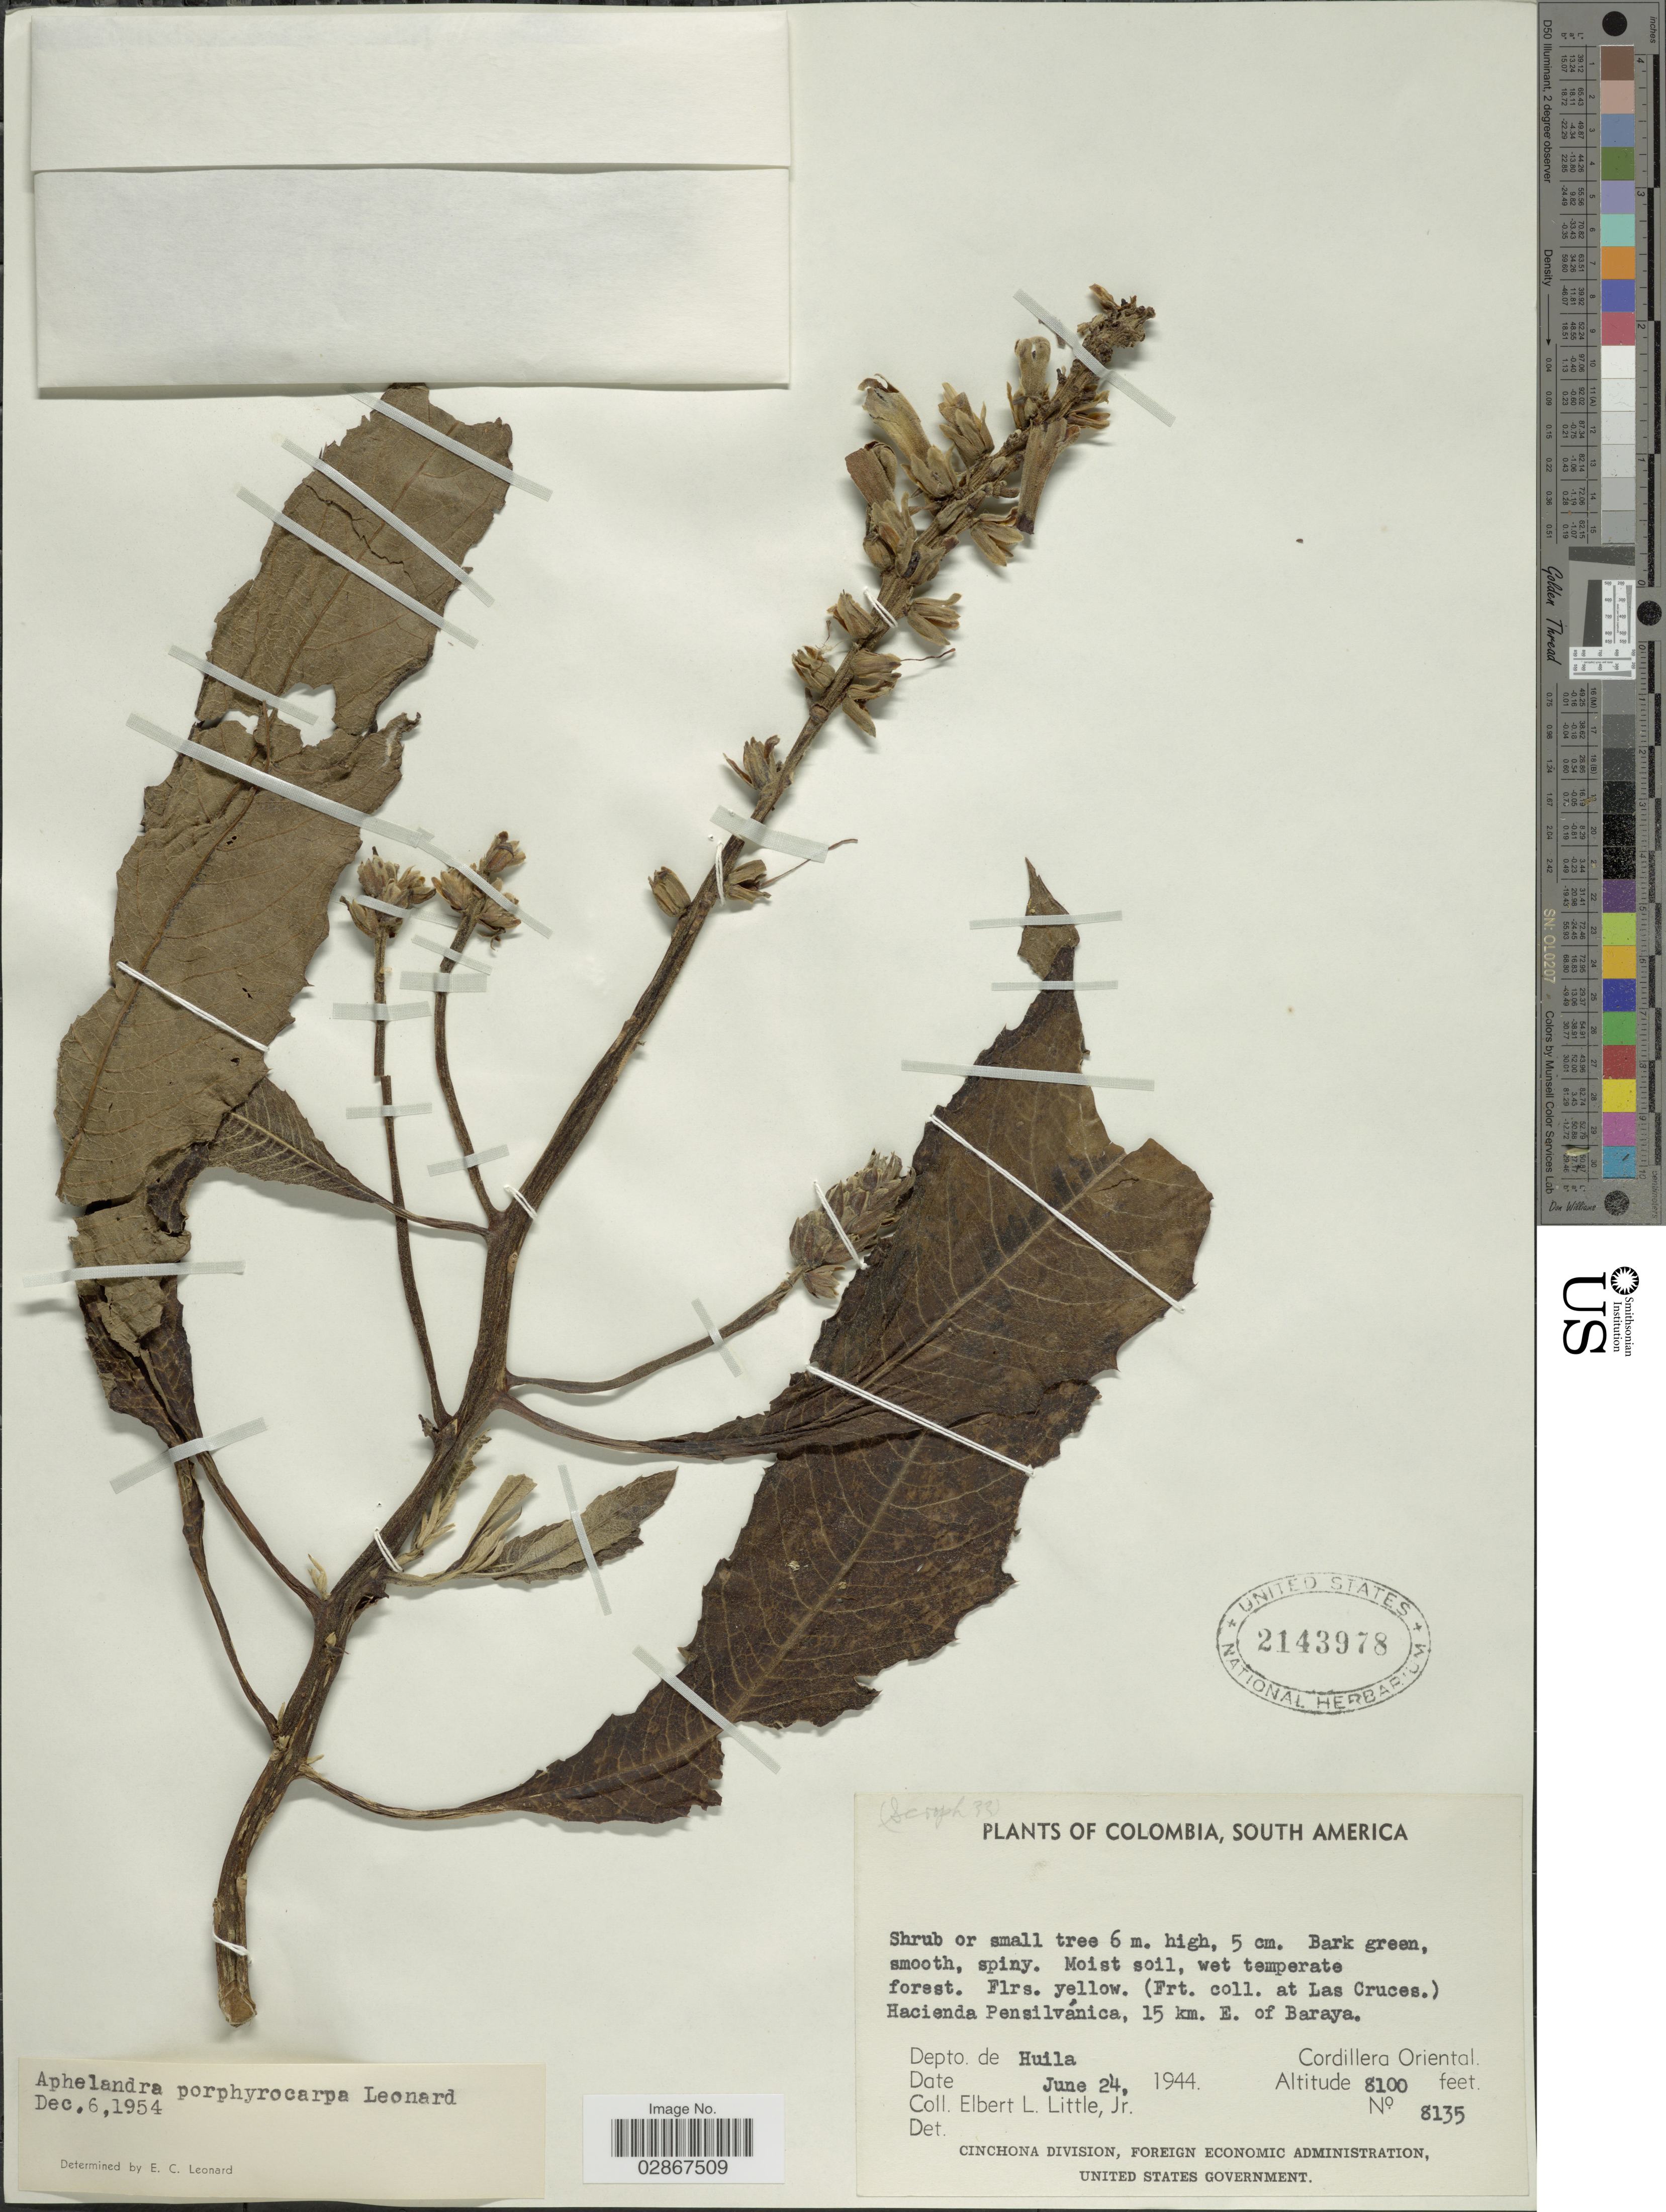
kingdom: Plantae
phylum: Tracheophyta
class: Magnoliopsida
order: Lamiales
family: Acanthaceae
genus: Aphelandra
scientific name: Aphelandra porphyrocarpa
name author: Leonard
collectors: E. L. Little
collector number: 8135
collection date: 1944-06-24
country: Colombia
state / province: Huila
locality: (Frt. coll. at Las Cruces.). Hacienda Pensilvánica, 15 km. E. of Baraya. Depto. de Huila. Cordillera Oriental.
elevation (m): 2469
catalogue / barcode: US 2143978